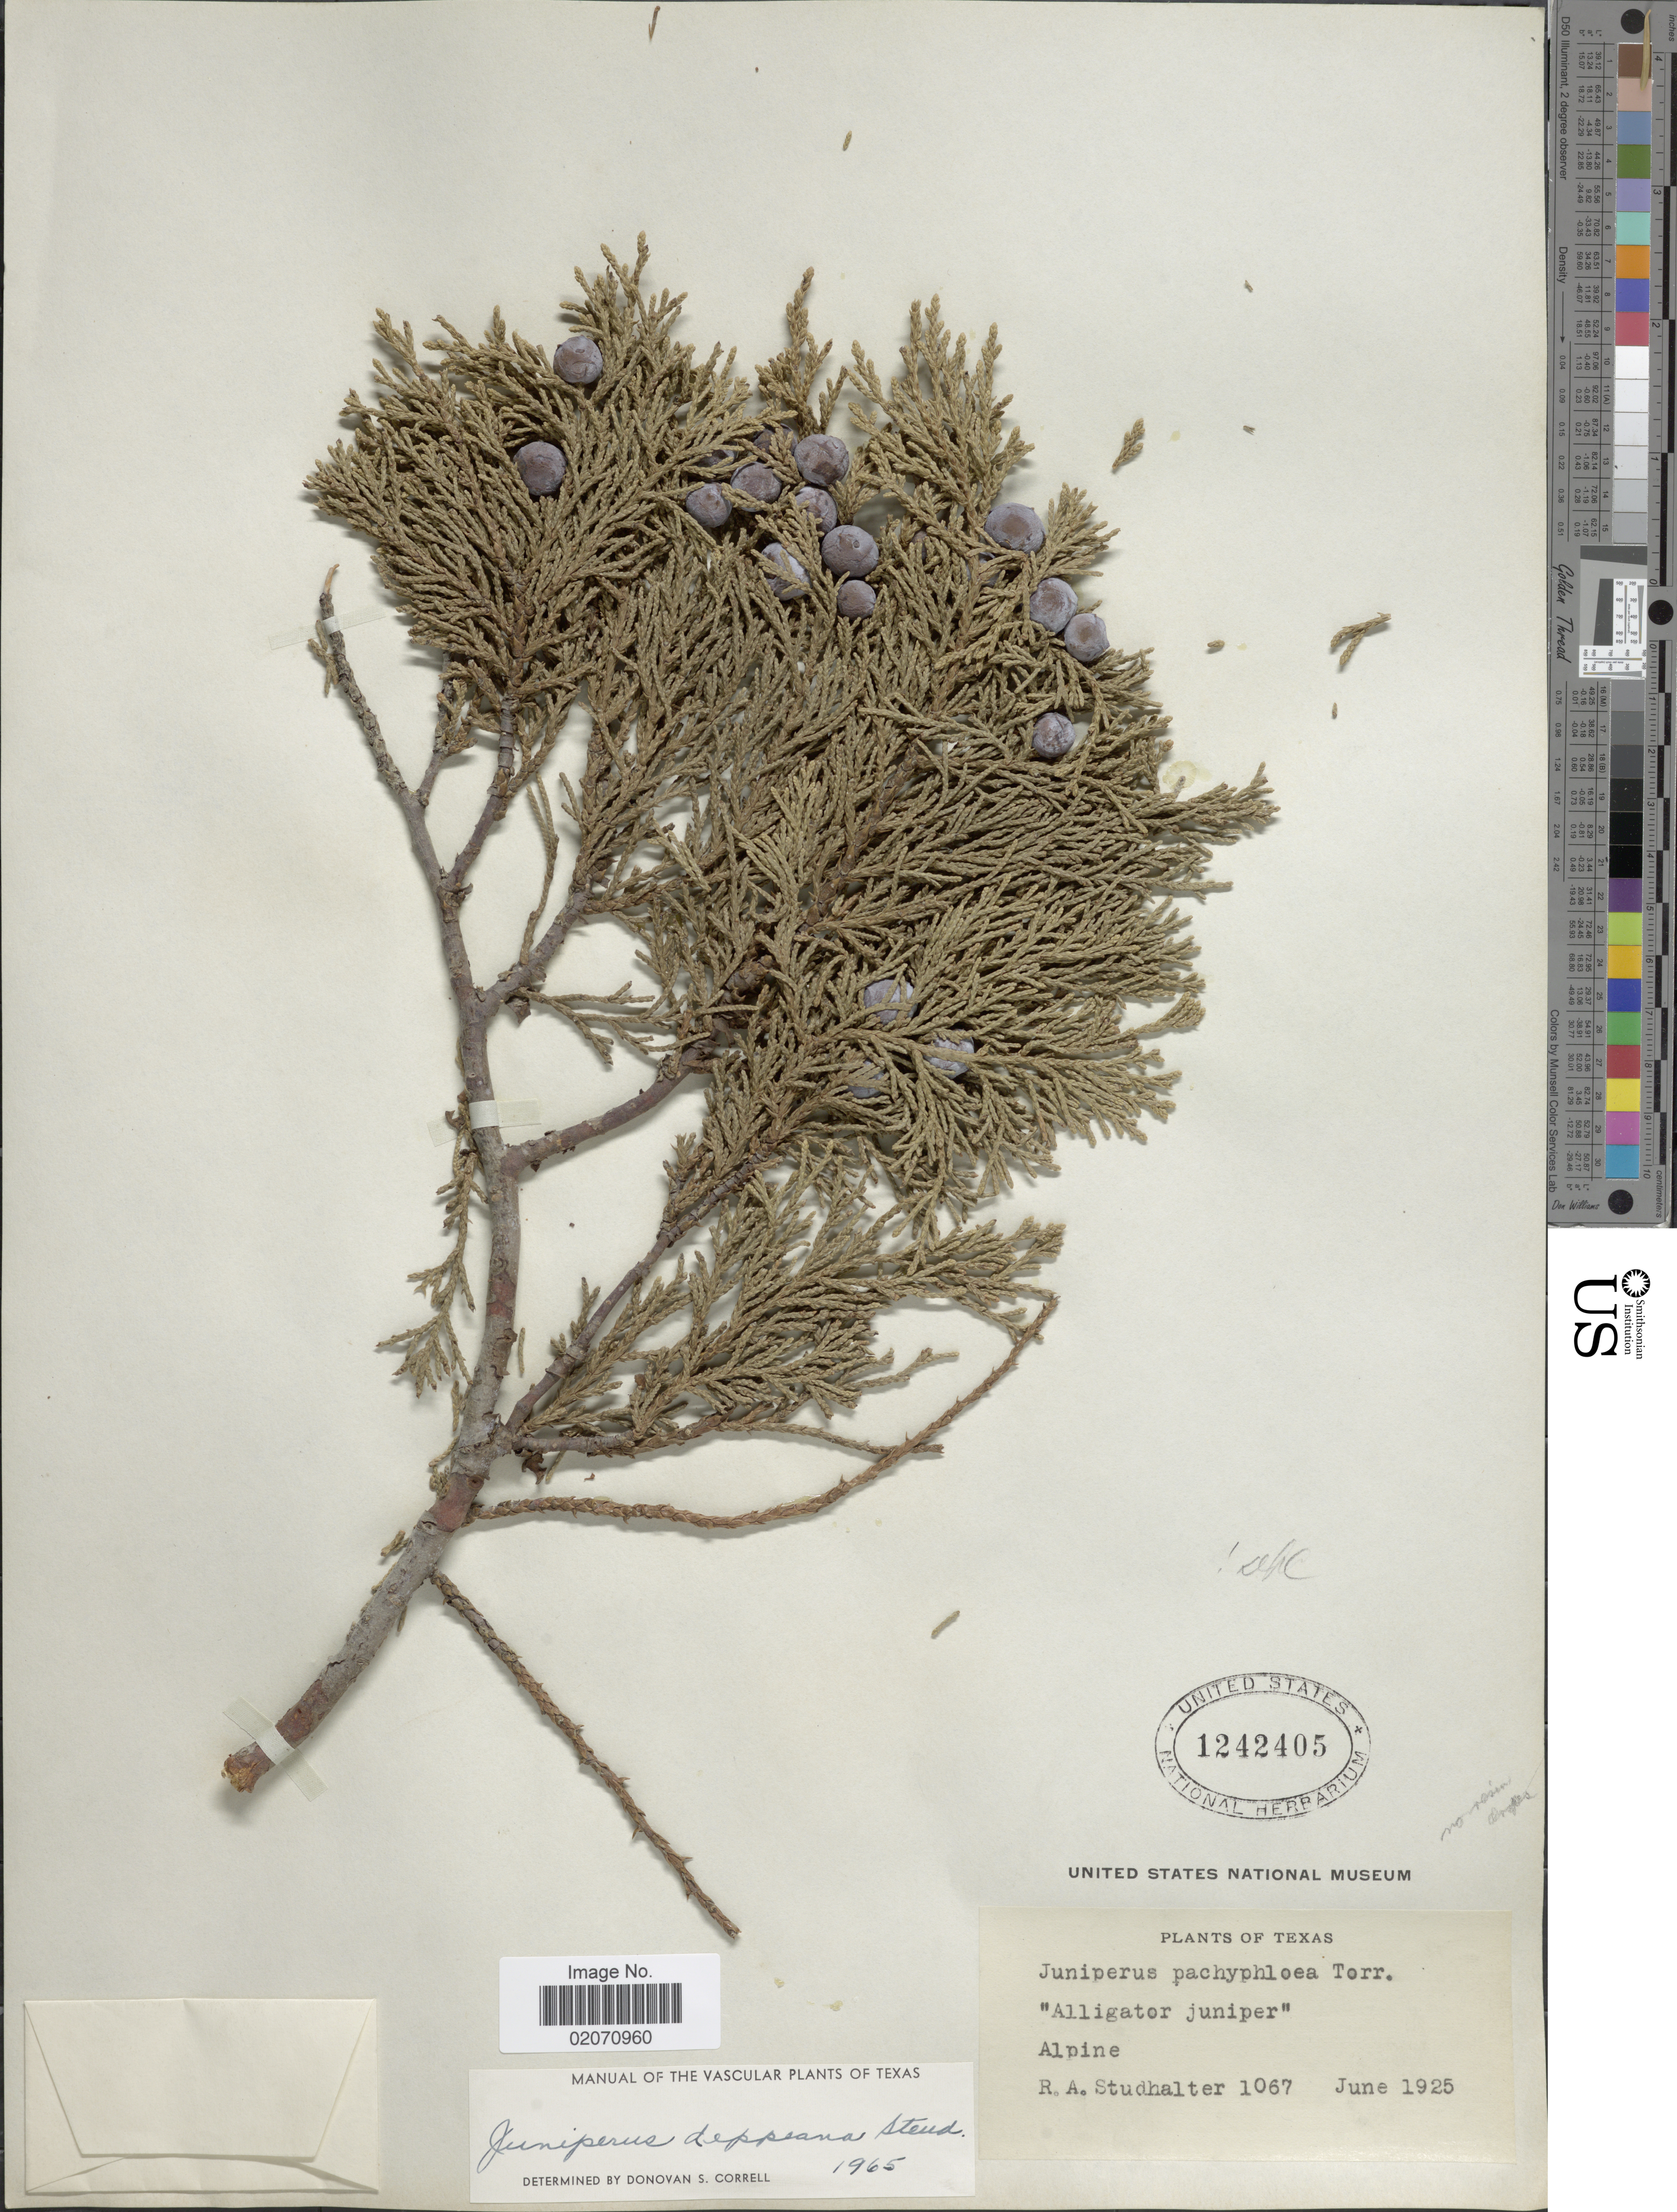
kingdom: Plantae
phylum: Tracheophyta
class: Pinopsida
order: Pinales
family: Cupressaceae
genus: Juniperus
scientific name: Juniperus deppeana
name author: Steud.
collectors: R. Studhalter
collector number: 1067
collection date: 1925-06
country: United States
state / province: Texas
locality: Alpine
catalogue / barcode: US 1242405